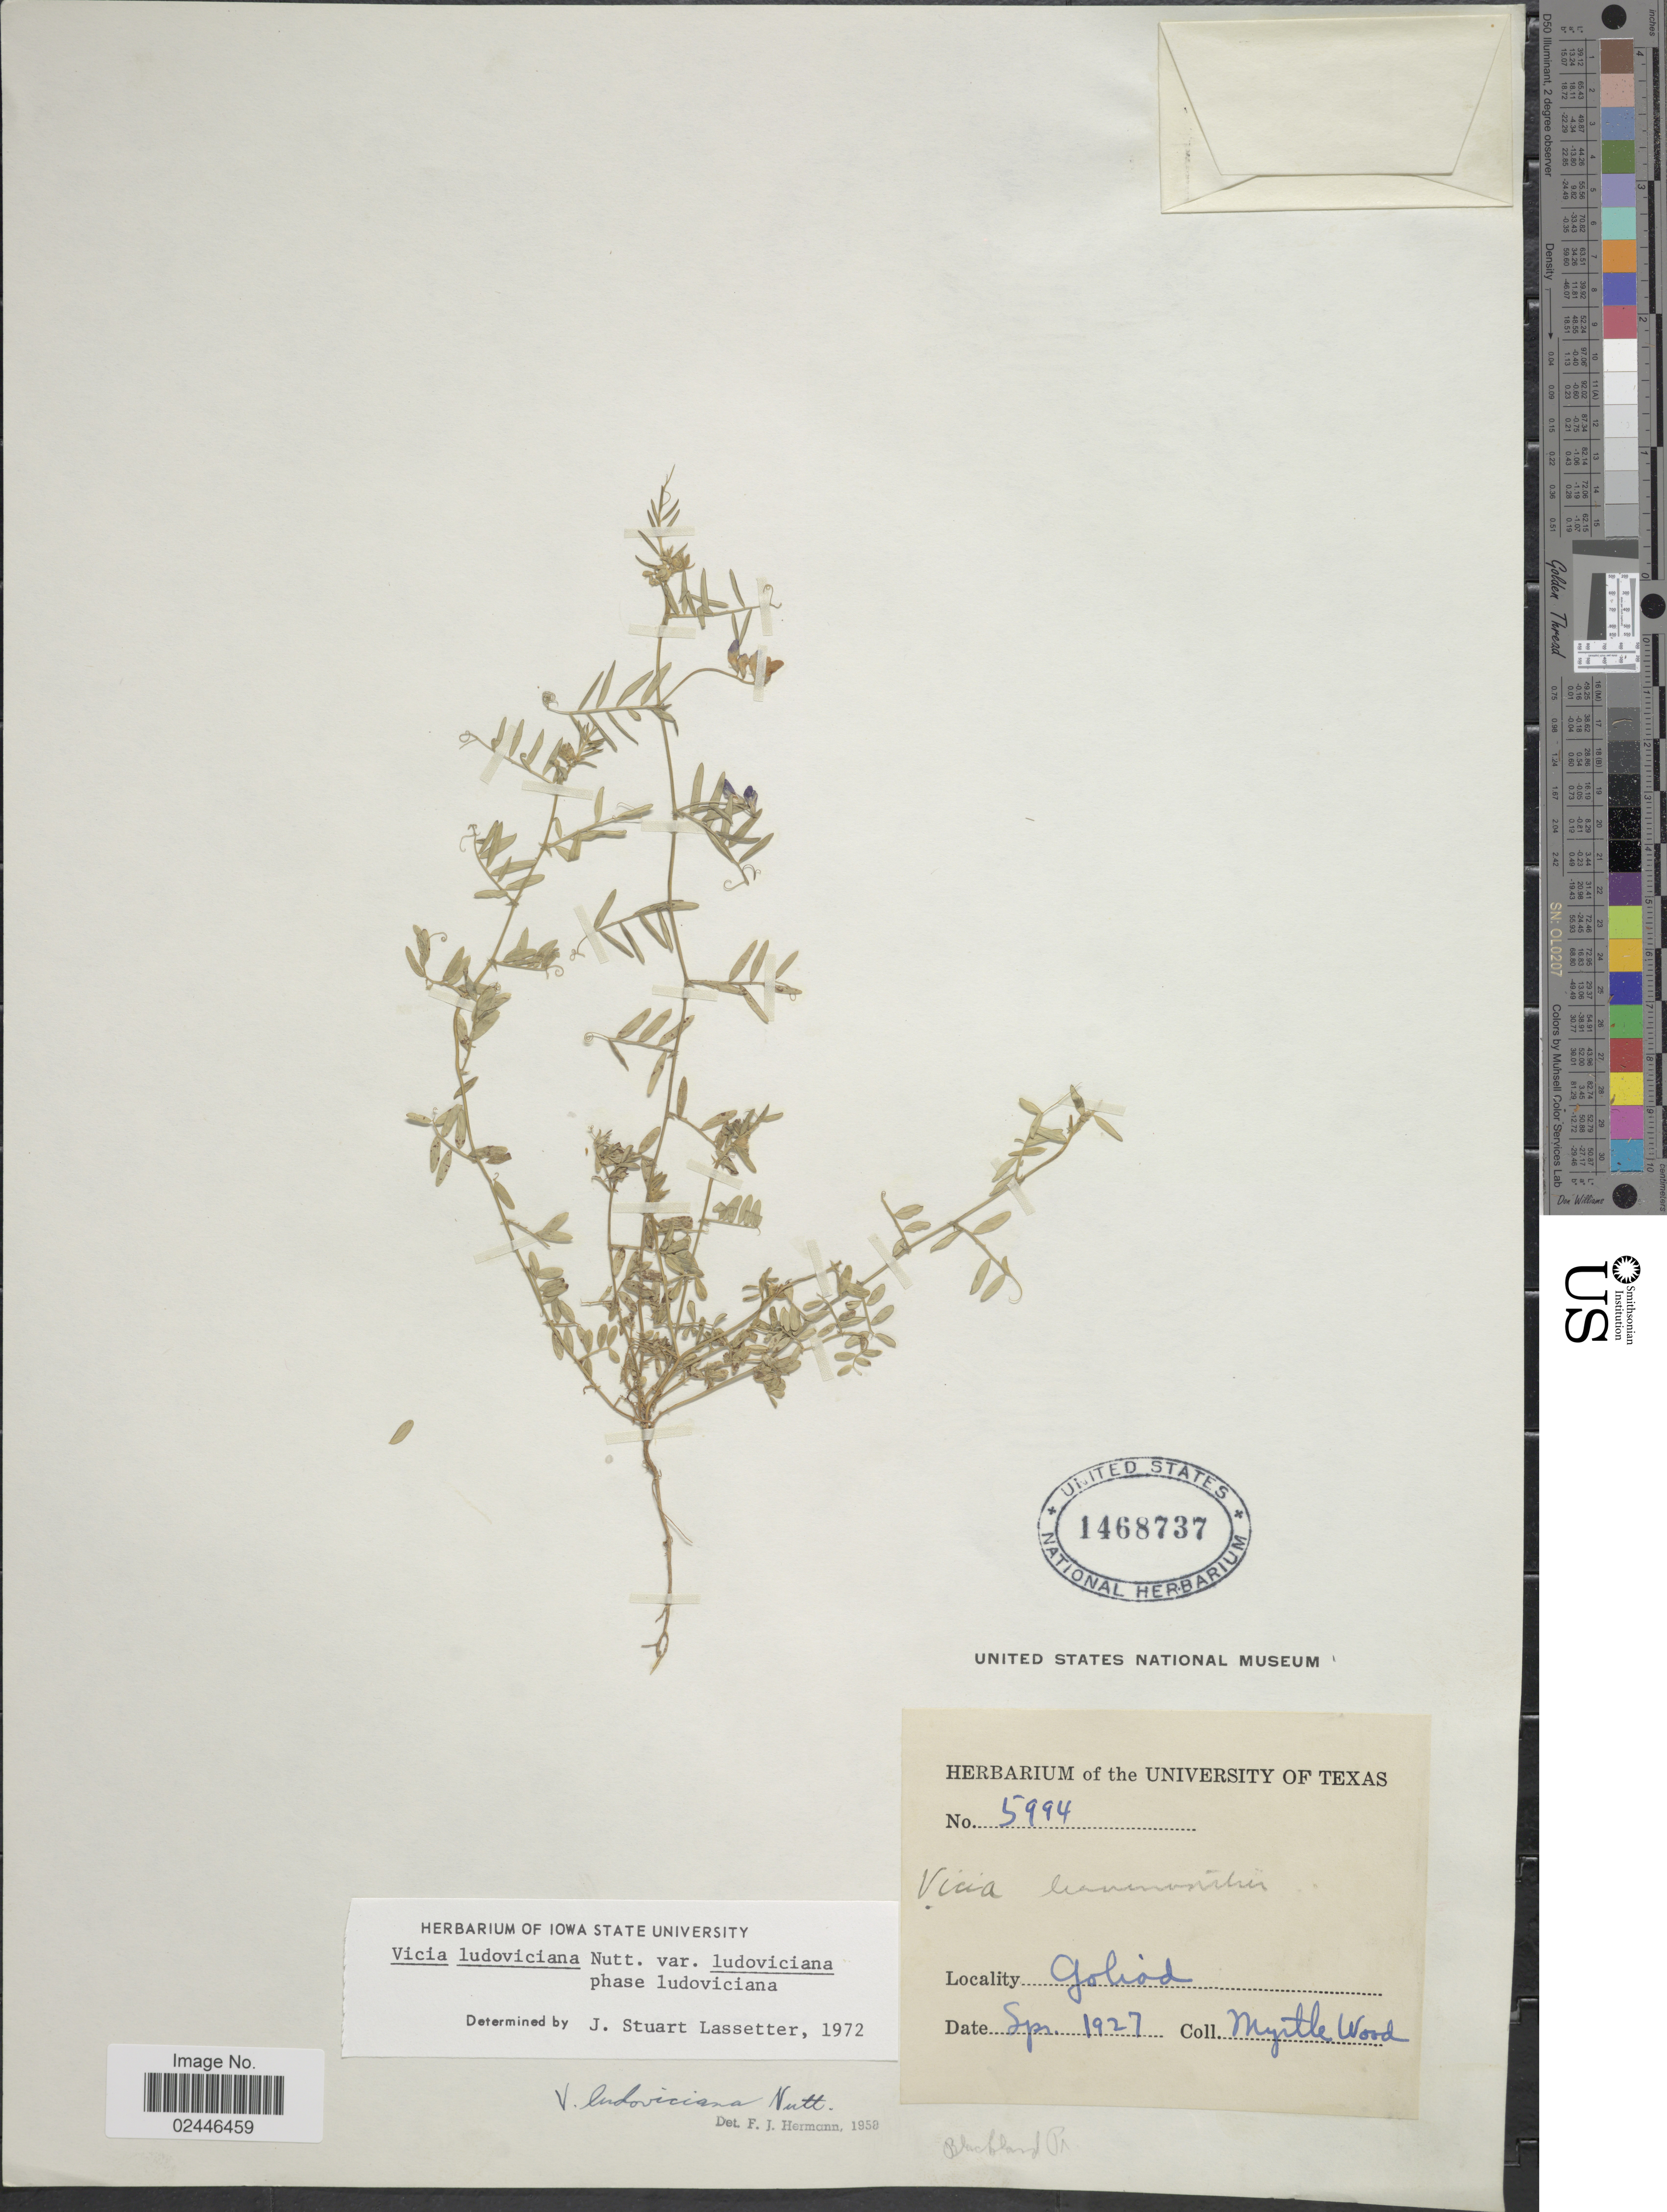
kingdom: Plantae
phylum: Tracheophyta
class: Magnoliopsida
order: Fabales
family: Fabaceae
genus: Vicia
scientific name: Vicia ludoviciana var. ludoviciana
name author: Nutt. ex Torr. & A. Gray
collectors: M. Wood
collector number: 5994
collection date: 1927-09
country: United States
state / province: Texas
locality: Goliad, Blackland Pr.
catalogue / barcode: US 1468737